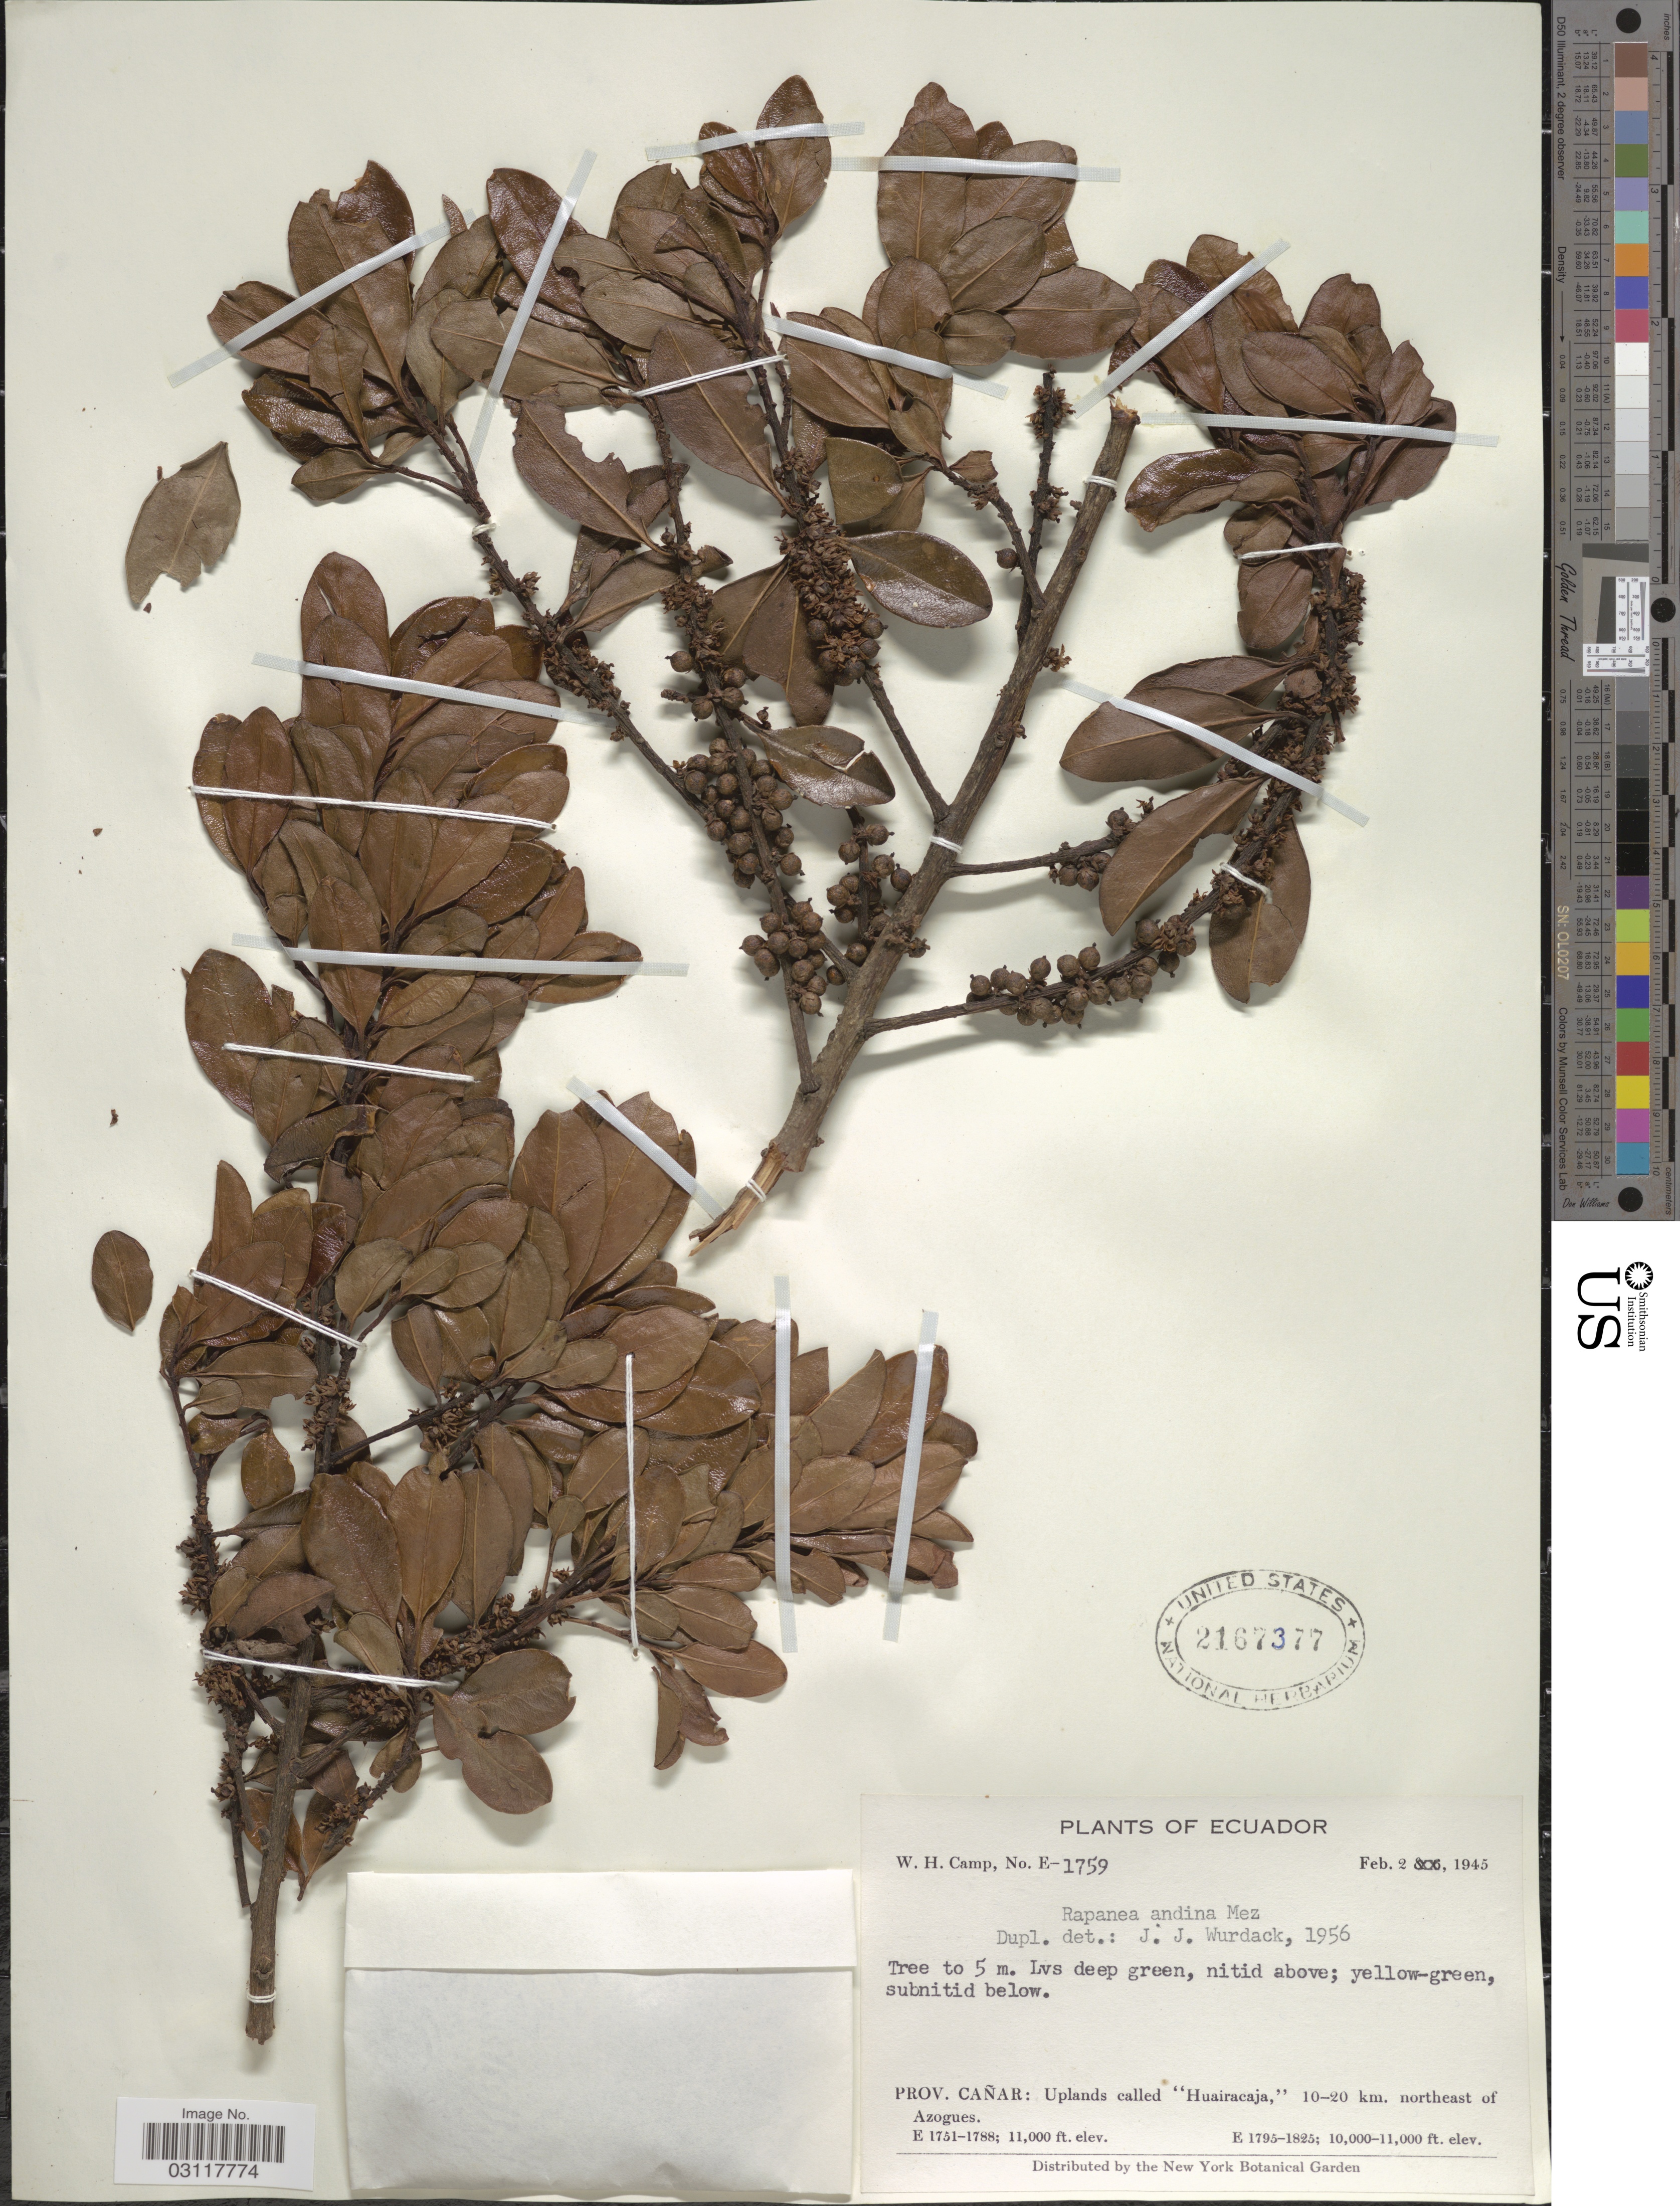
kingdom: Plantae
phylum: Tracheophyta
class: Magnoliopsida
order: Ericales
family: Primulaceae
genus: Rapanea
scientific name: Rapanea andina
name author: Mez in Engl.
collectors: W. H. Camp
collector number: E-1759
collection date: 1945-02-02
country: Ecuador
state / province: Cañar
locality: Uplands called "Huairacaja," 10-20 km. northeast of Azogues.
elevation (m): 3353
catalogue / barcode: US 2167377